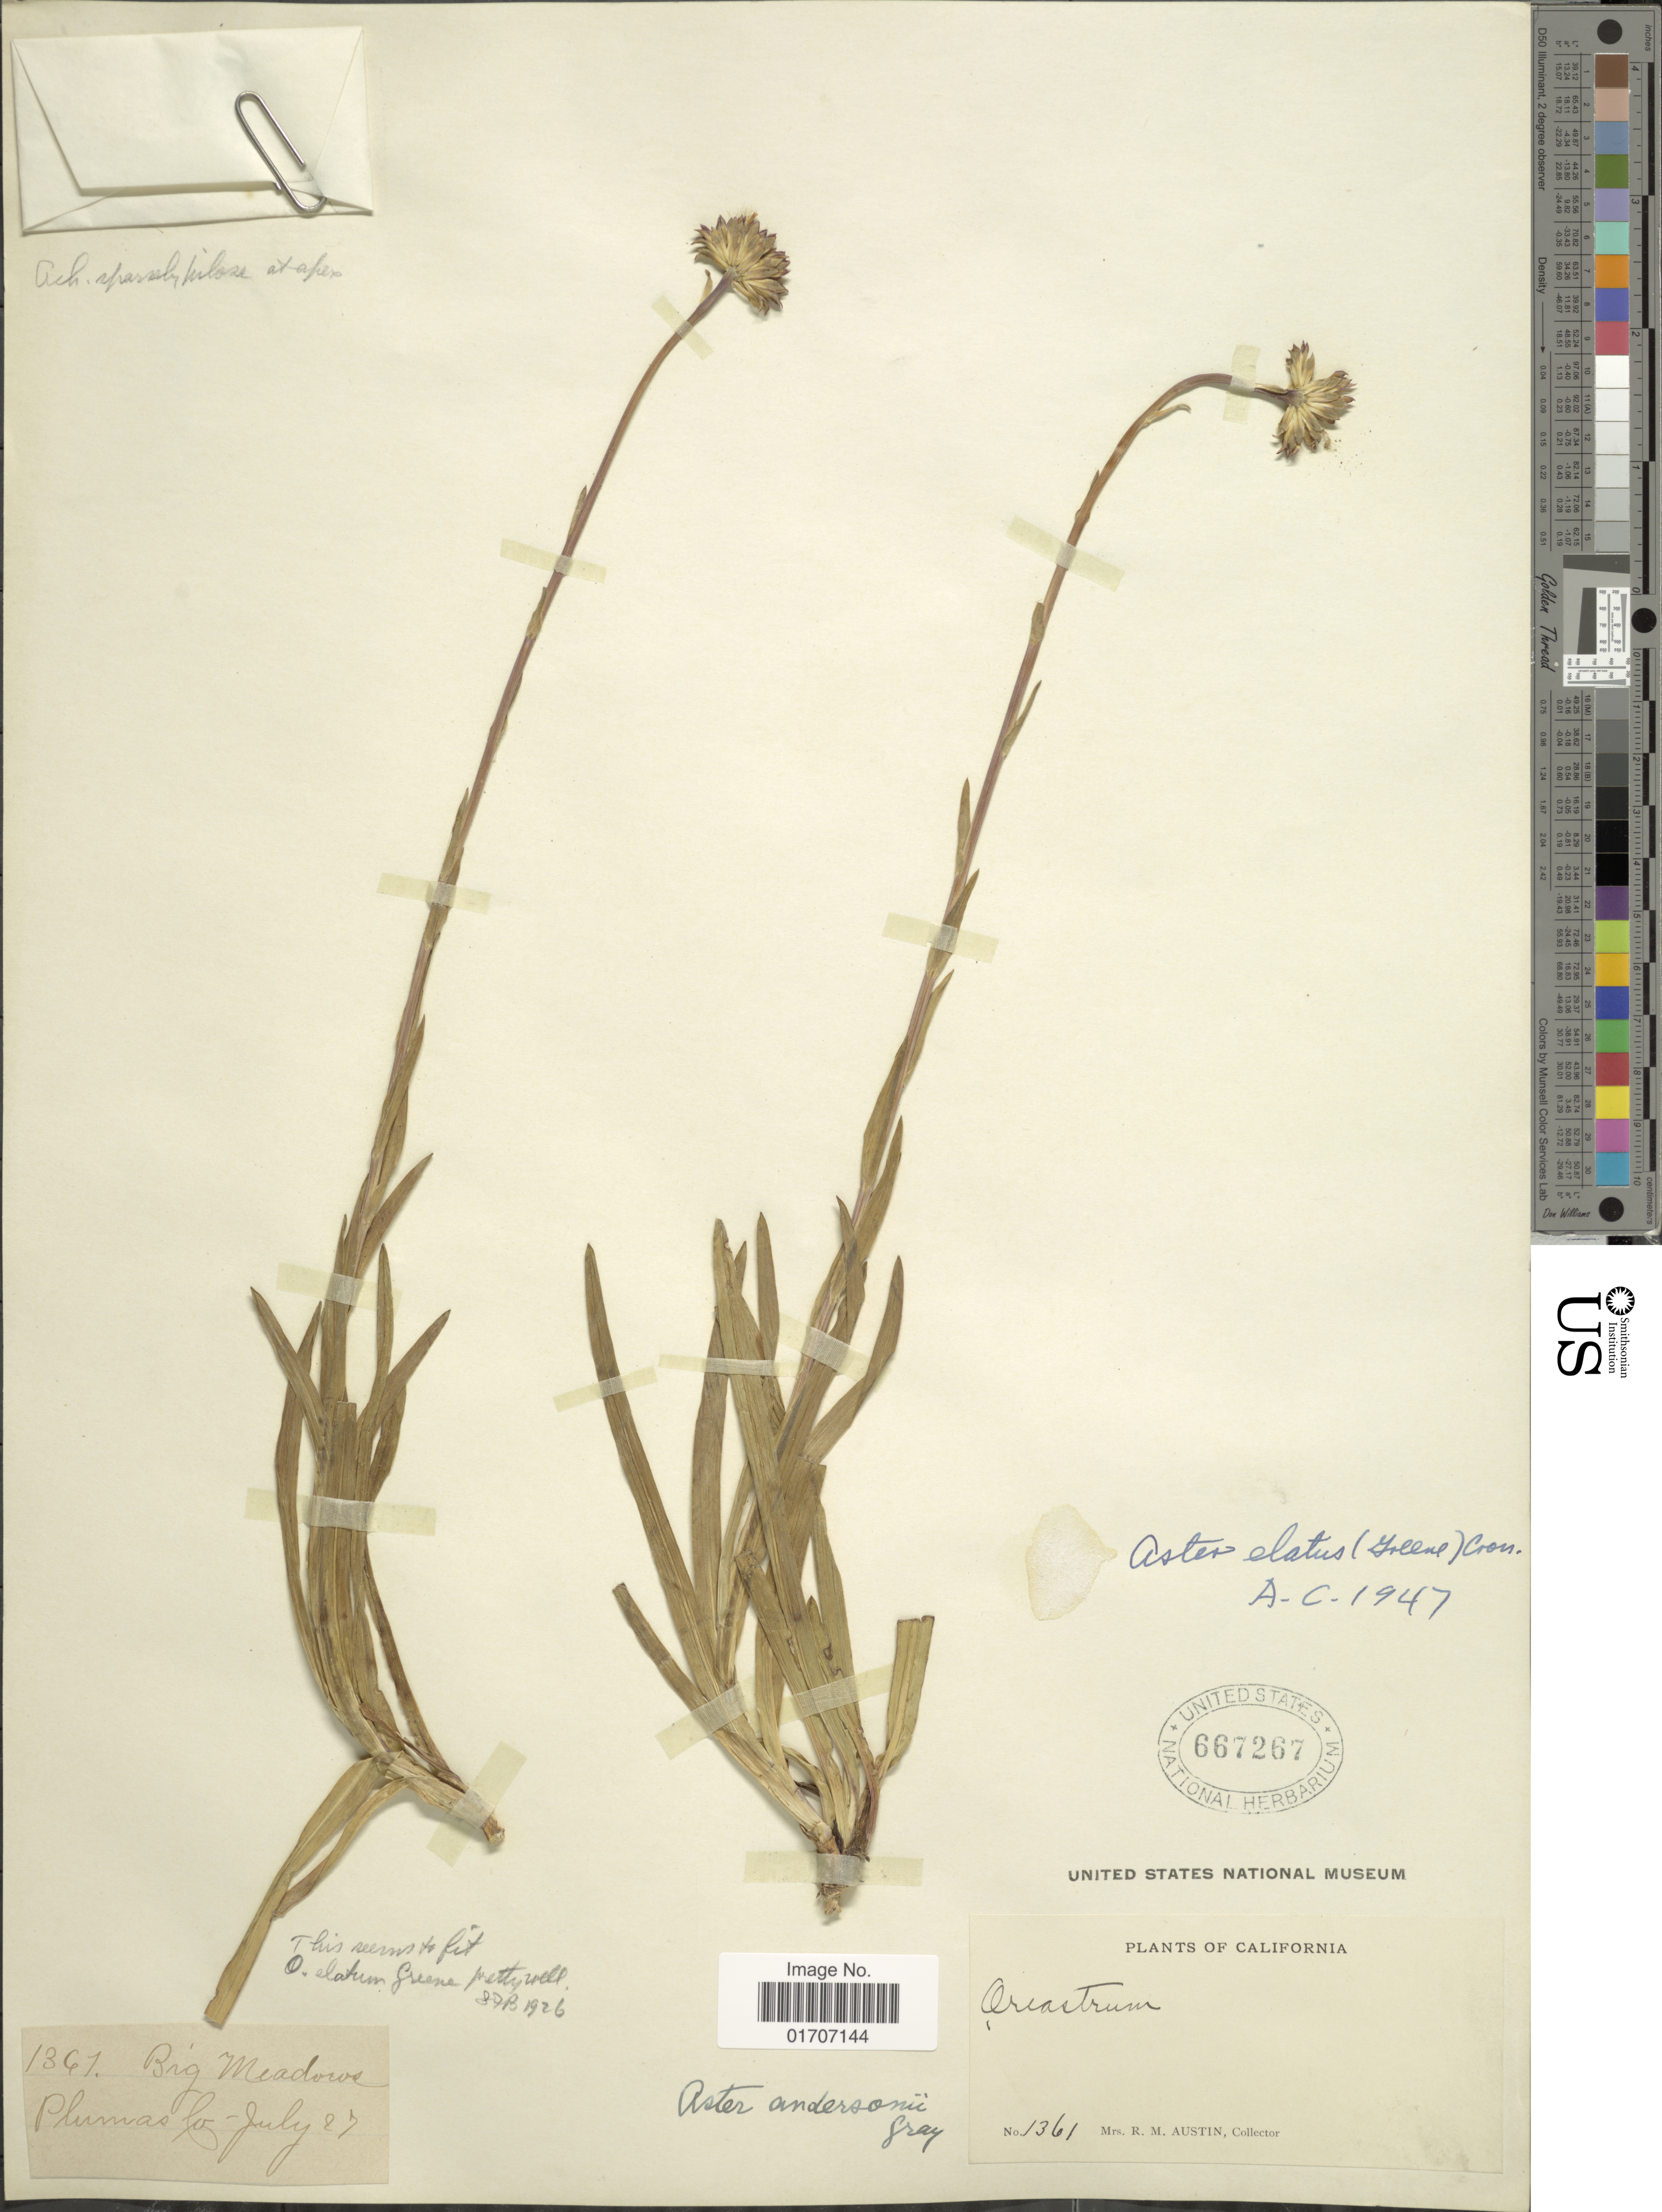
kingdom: Plantae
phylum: Tracheophyta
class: Magnoliopsida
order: Asterales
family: Asteraceae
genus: Oreostemma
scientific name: Oreostemma alpigenum var. andersonii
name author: (A. Gray) G.L. Nesom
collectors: R. Austin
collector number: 1361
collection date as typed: Transcribed d/m/y: /7/27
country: United States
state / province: California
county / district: Plumas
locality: Big Meadows. Plumas Co.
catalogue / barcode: US 667267